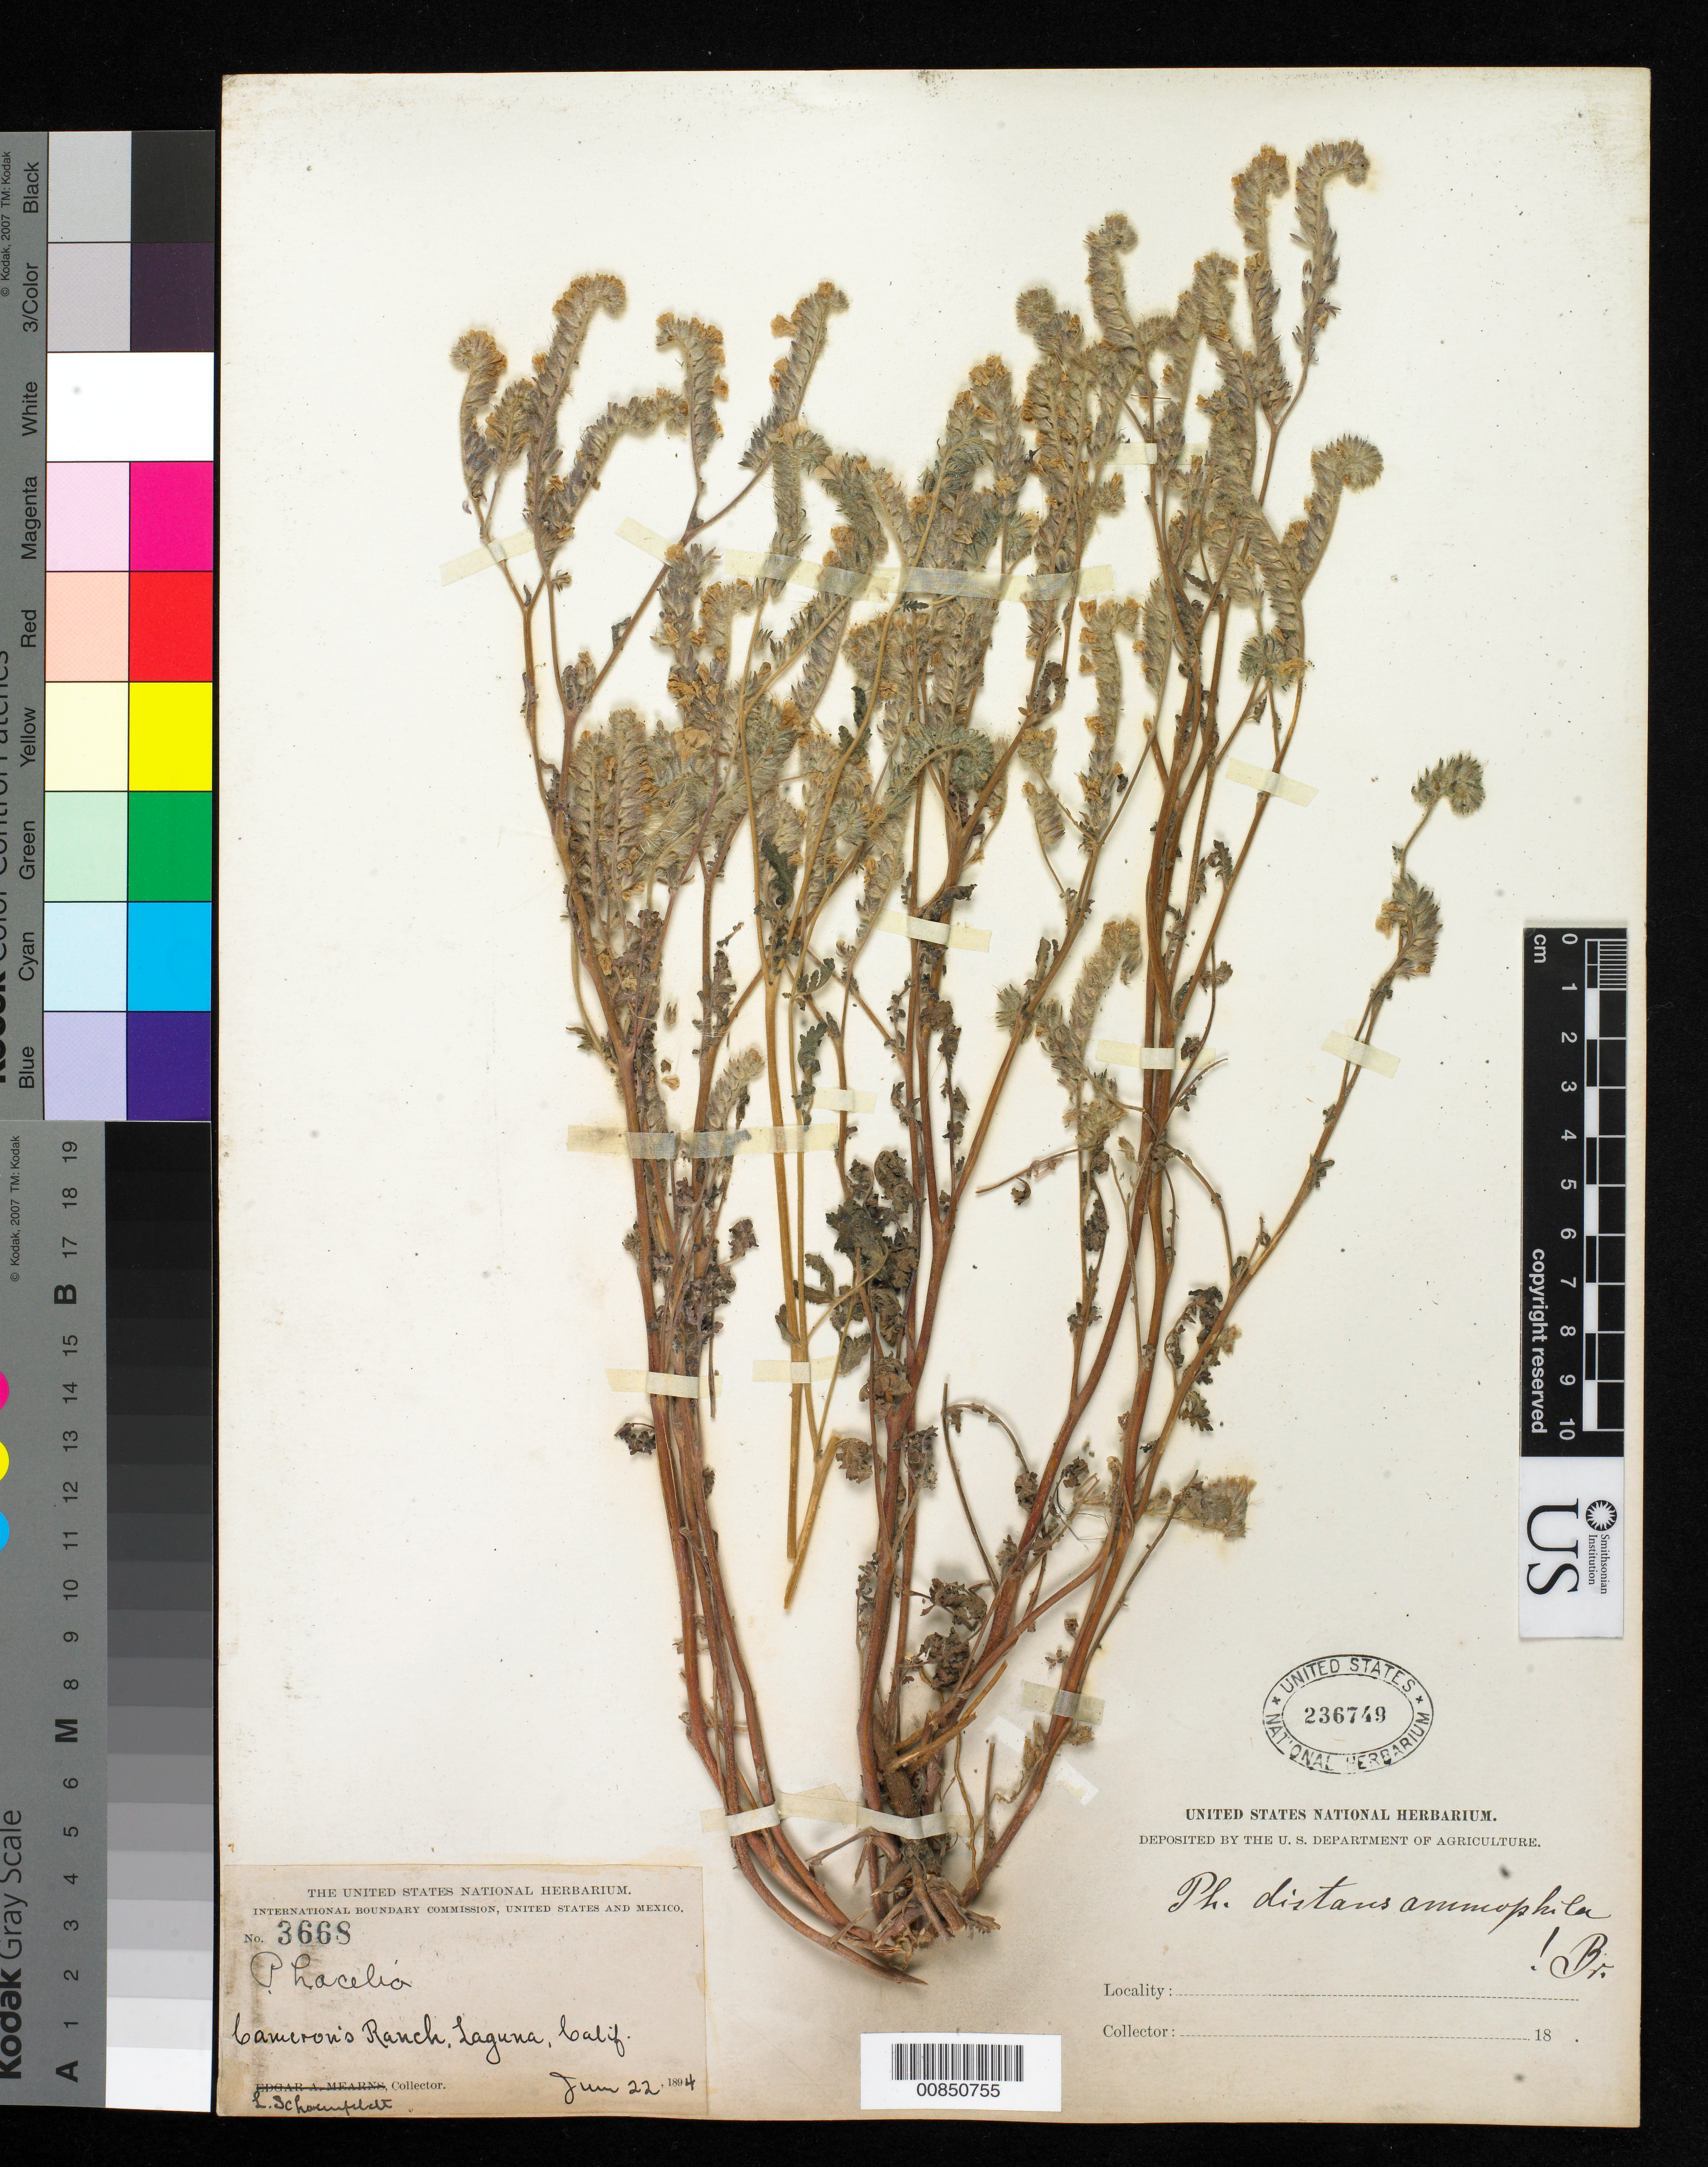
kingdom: Plantae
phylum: Tracheophyta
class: Magnoliopsida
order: Boraginales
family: Hydrophyllaceae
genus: Phacelia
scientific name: Phacelia distans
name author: Benth.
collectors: L. Schoenfeldt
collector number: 3668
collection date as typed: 22 Jun 1894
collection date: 1894-06-22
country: United States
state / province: California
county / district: Orange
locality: Cameron's Ranch, Laguna, California.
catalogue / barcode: US 236749